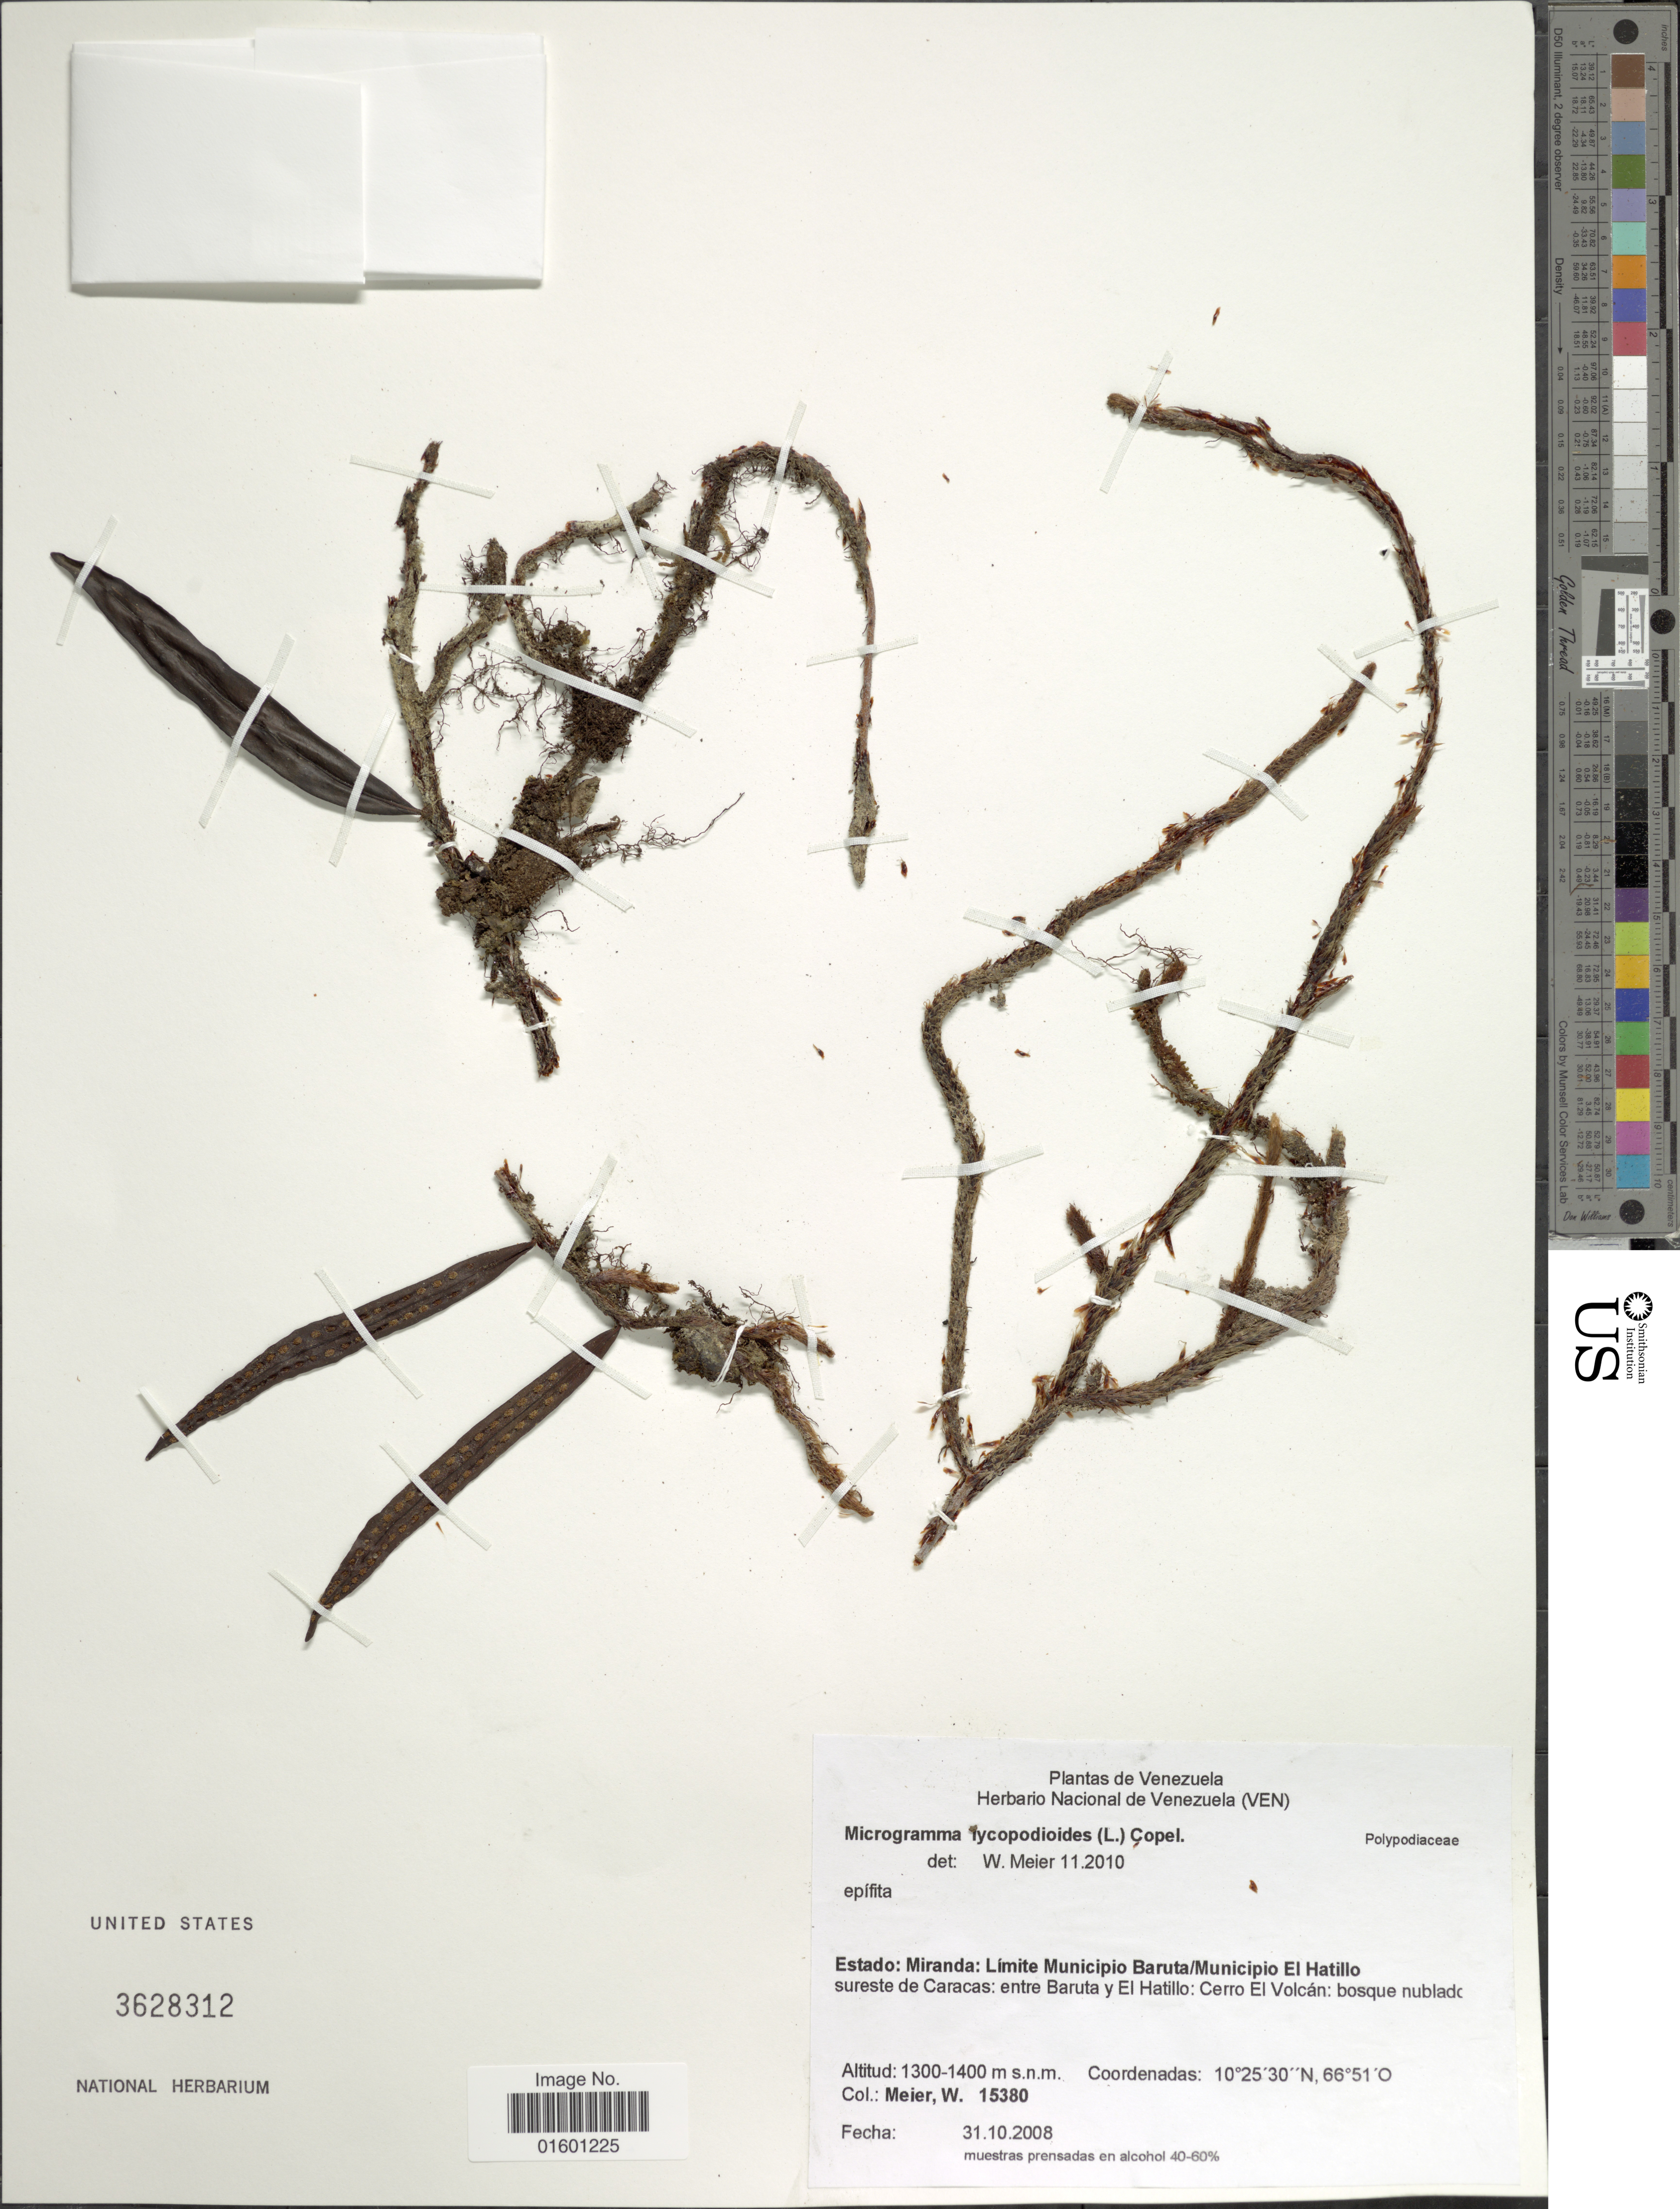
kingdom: Plantae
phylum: Tracheophyta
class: Polypodiopsida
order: Polypodiales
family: Polypodiaceae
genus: Microgramma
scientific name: Microgramma lycopodioides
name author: (L.) Copel.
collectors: W. Meier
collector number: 15380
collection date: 2008-10-31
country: Venezuela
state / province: Miranda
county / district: Baruta / El Hatillo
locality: Sureste de Caracas: entre Baruta y El Hatillo: Cerro El Volcan: Bosque nublado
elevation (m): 1300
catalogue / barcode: US 3628312